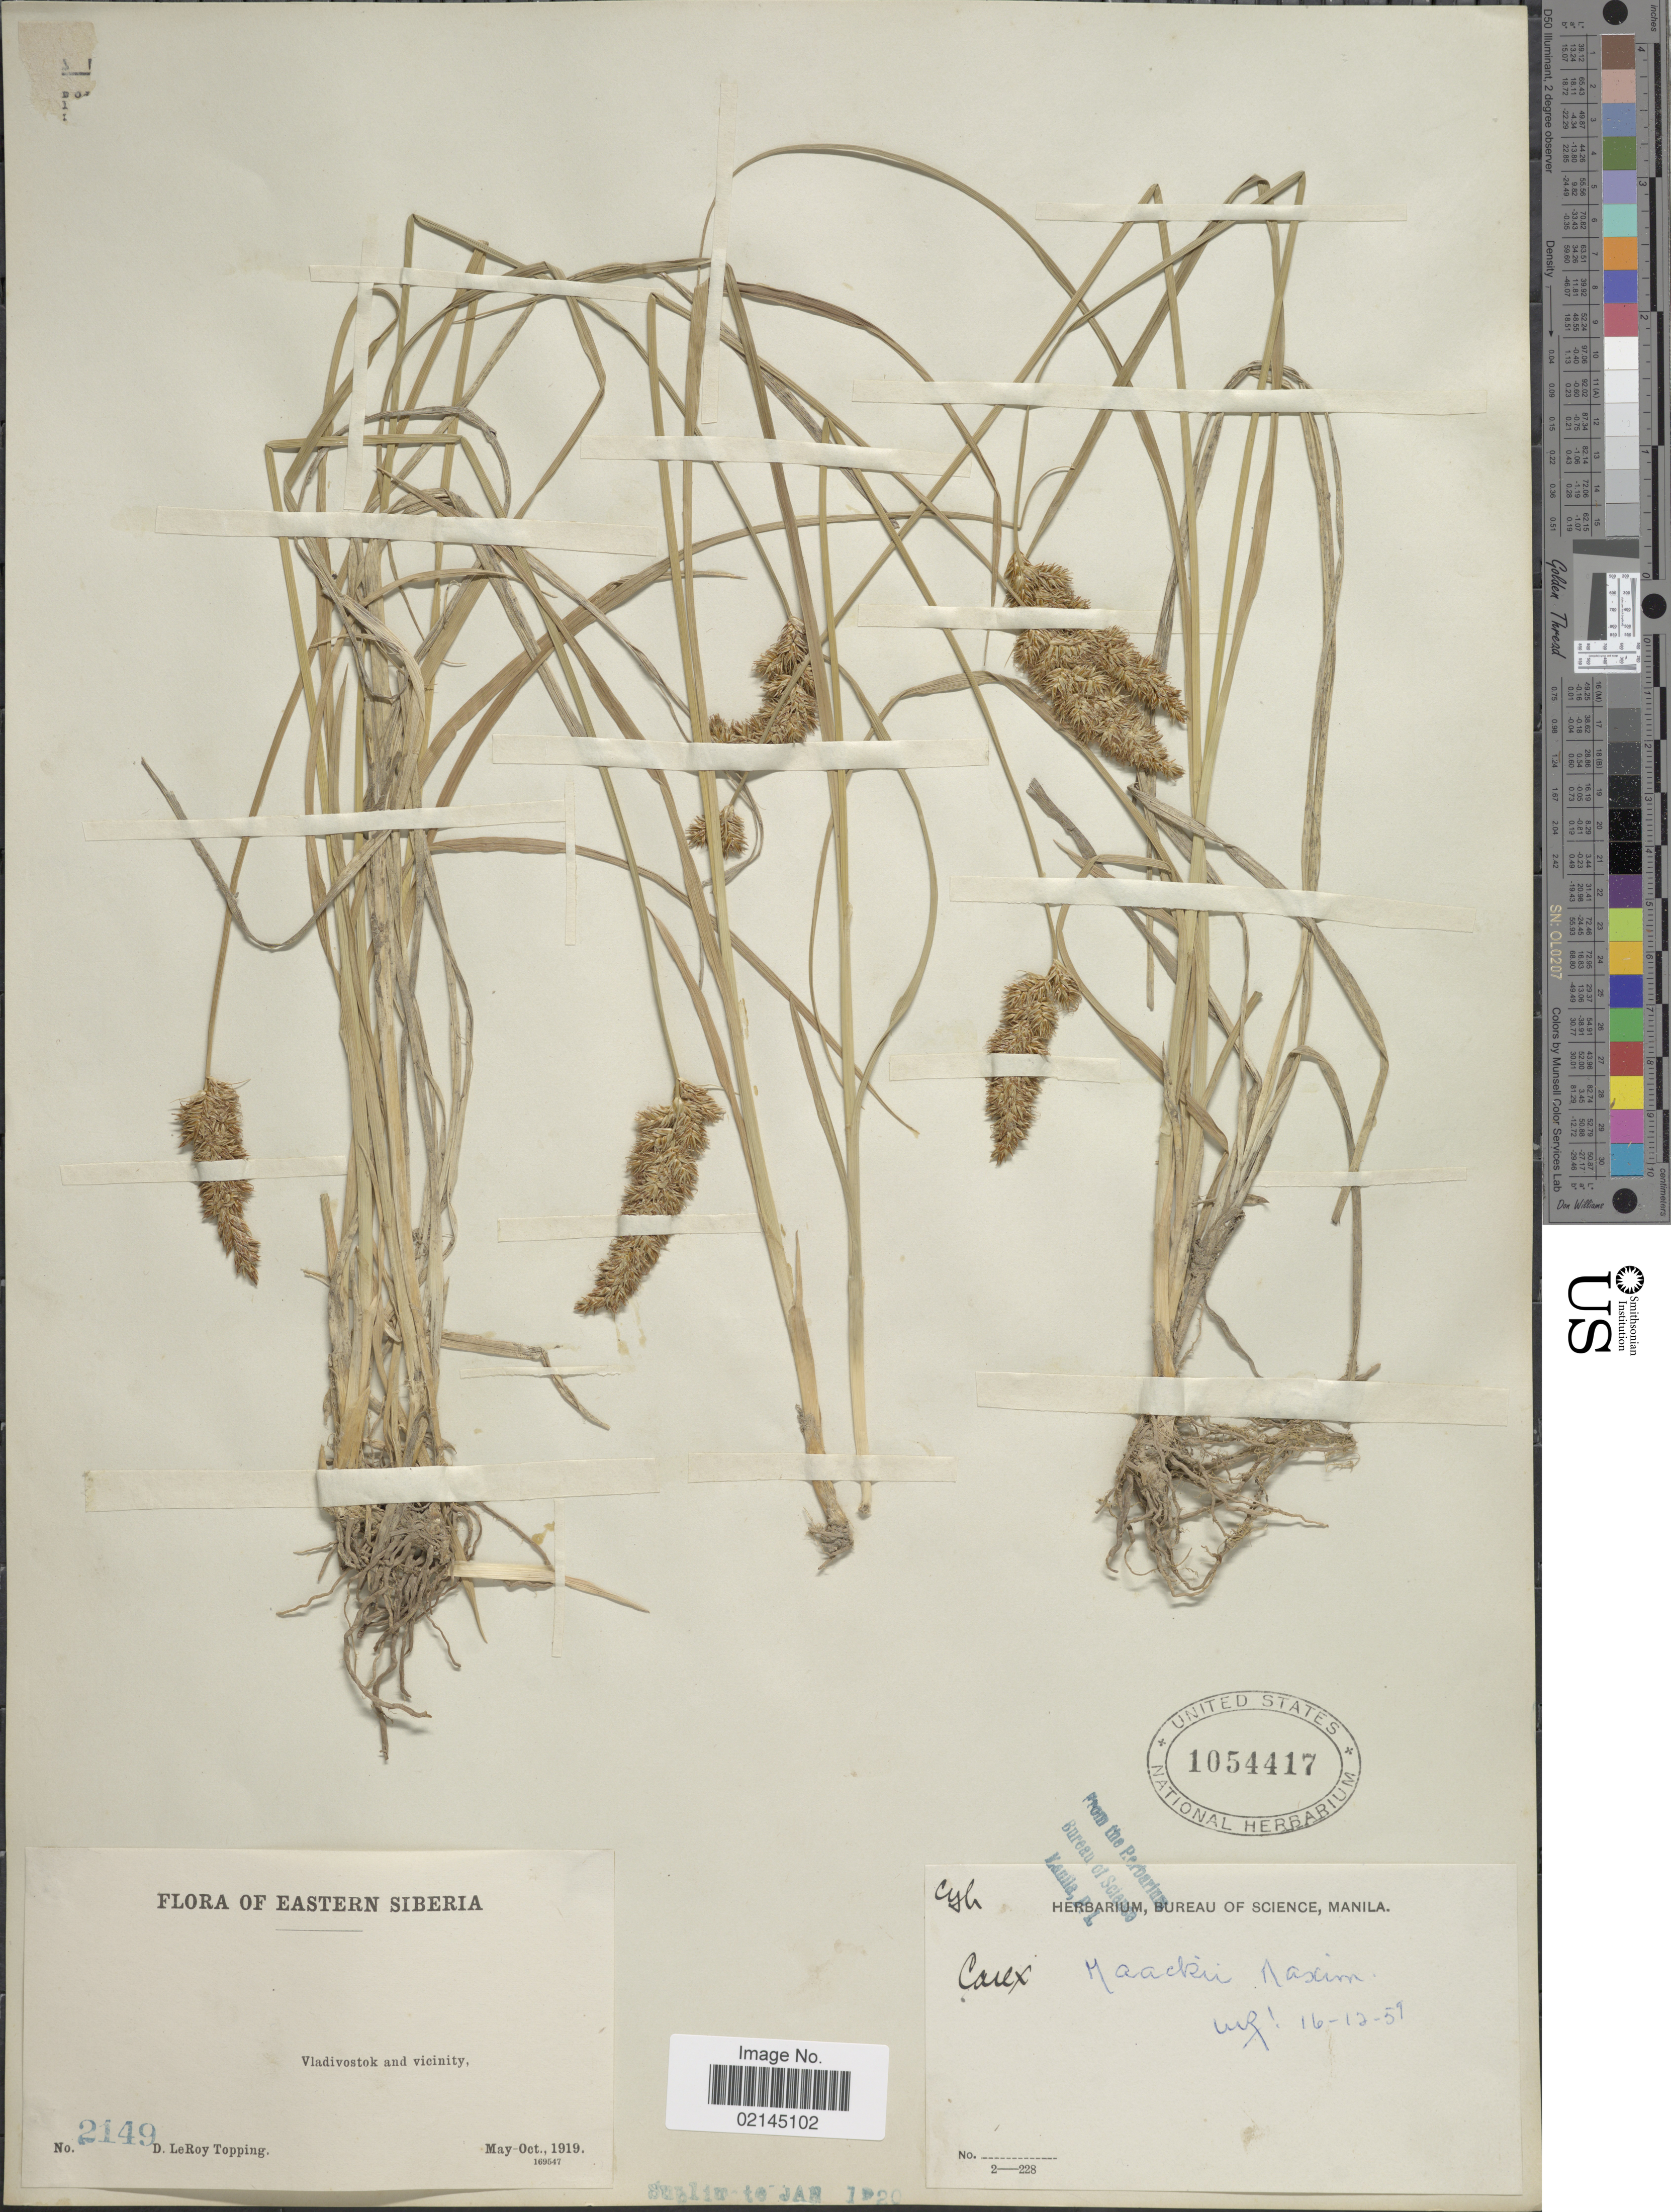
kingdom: Plantae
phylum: Tracheophyta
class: Liliopsida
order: Poales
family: Cyperaceae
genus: Carex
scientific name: Carex maackii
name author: Maxim.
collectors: D. L. Topping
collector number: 2149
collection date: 1919-05/1919-10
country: Russian Federation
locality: Eastern Siberia, Vladivostok and vicinity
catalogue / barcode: US 1054417